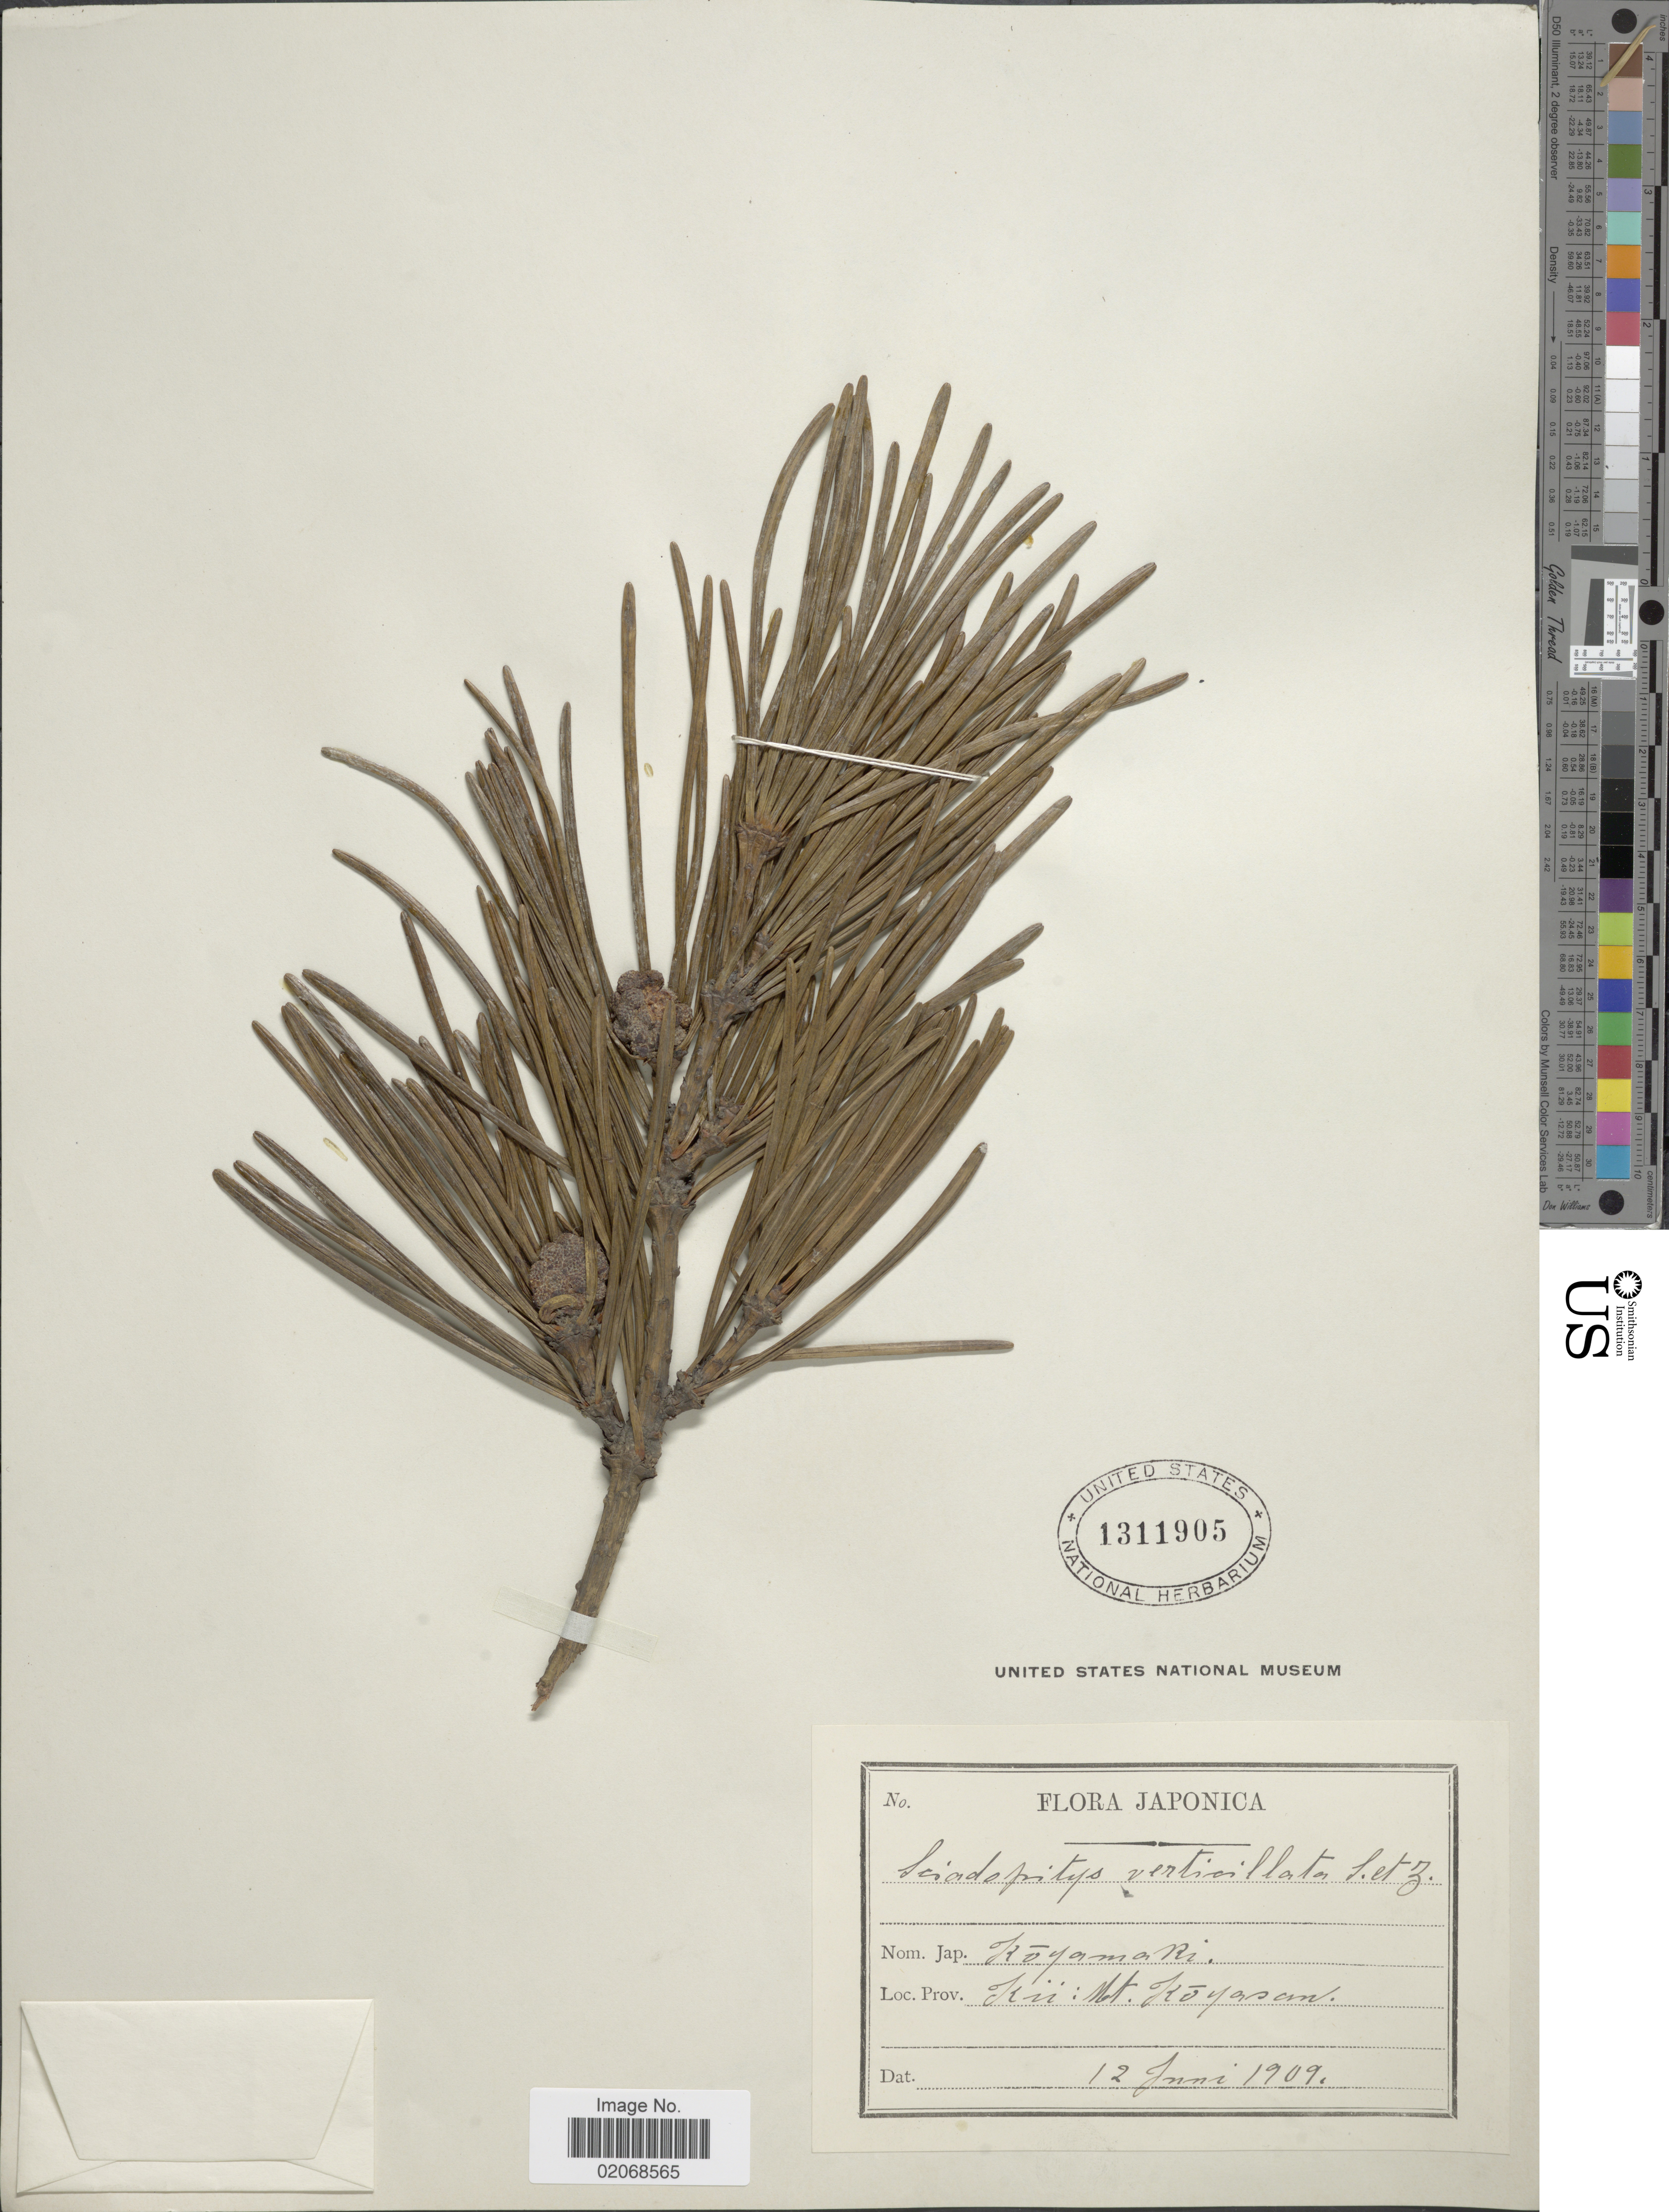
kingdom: Plantae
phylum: Tracheophyta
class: Pinopsida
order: Pinales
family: Sciadopityaceae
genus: Sciadopitys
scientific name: Sciadopitys verticillata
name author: Siebold & Zucc.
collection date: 1909-06-12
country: Japan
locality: Kii: Mt. Koyasan.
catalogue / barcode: US 1311905